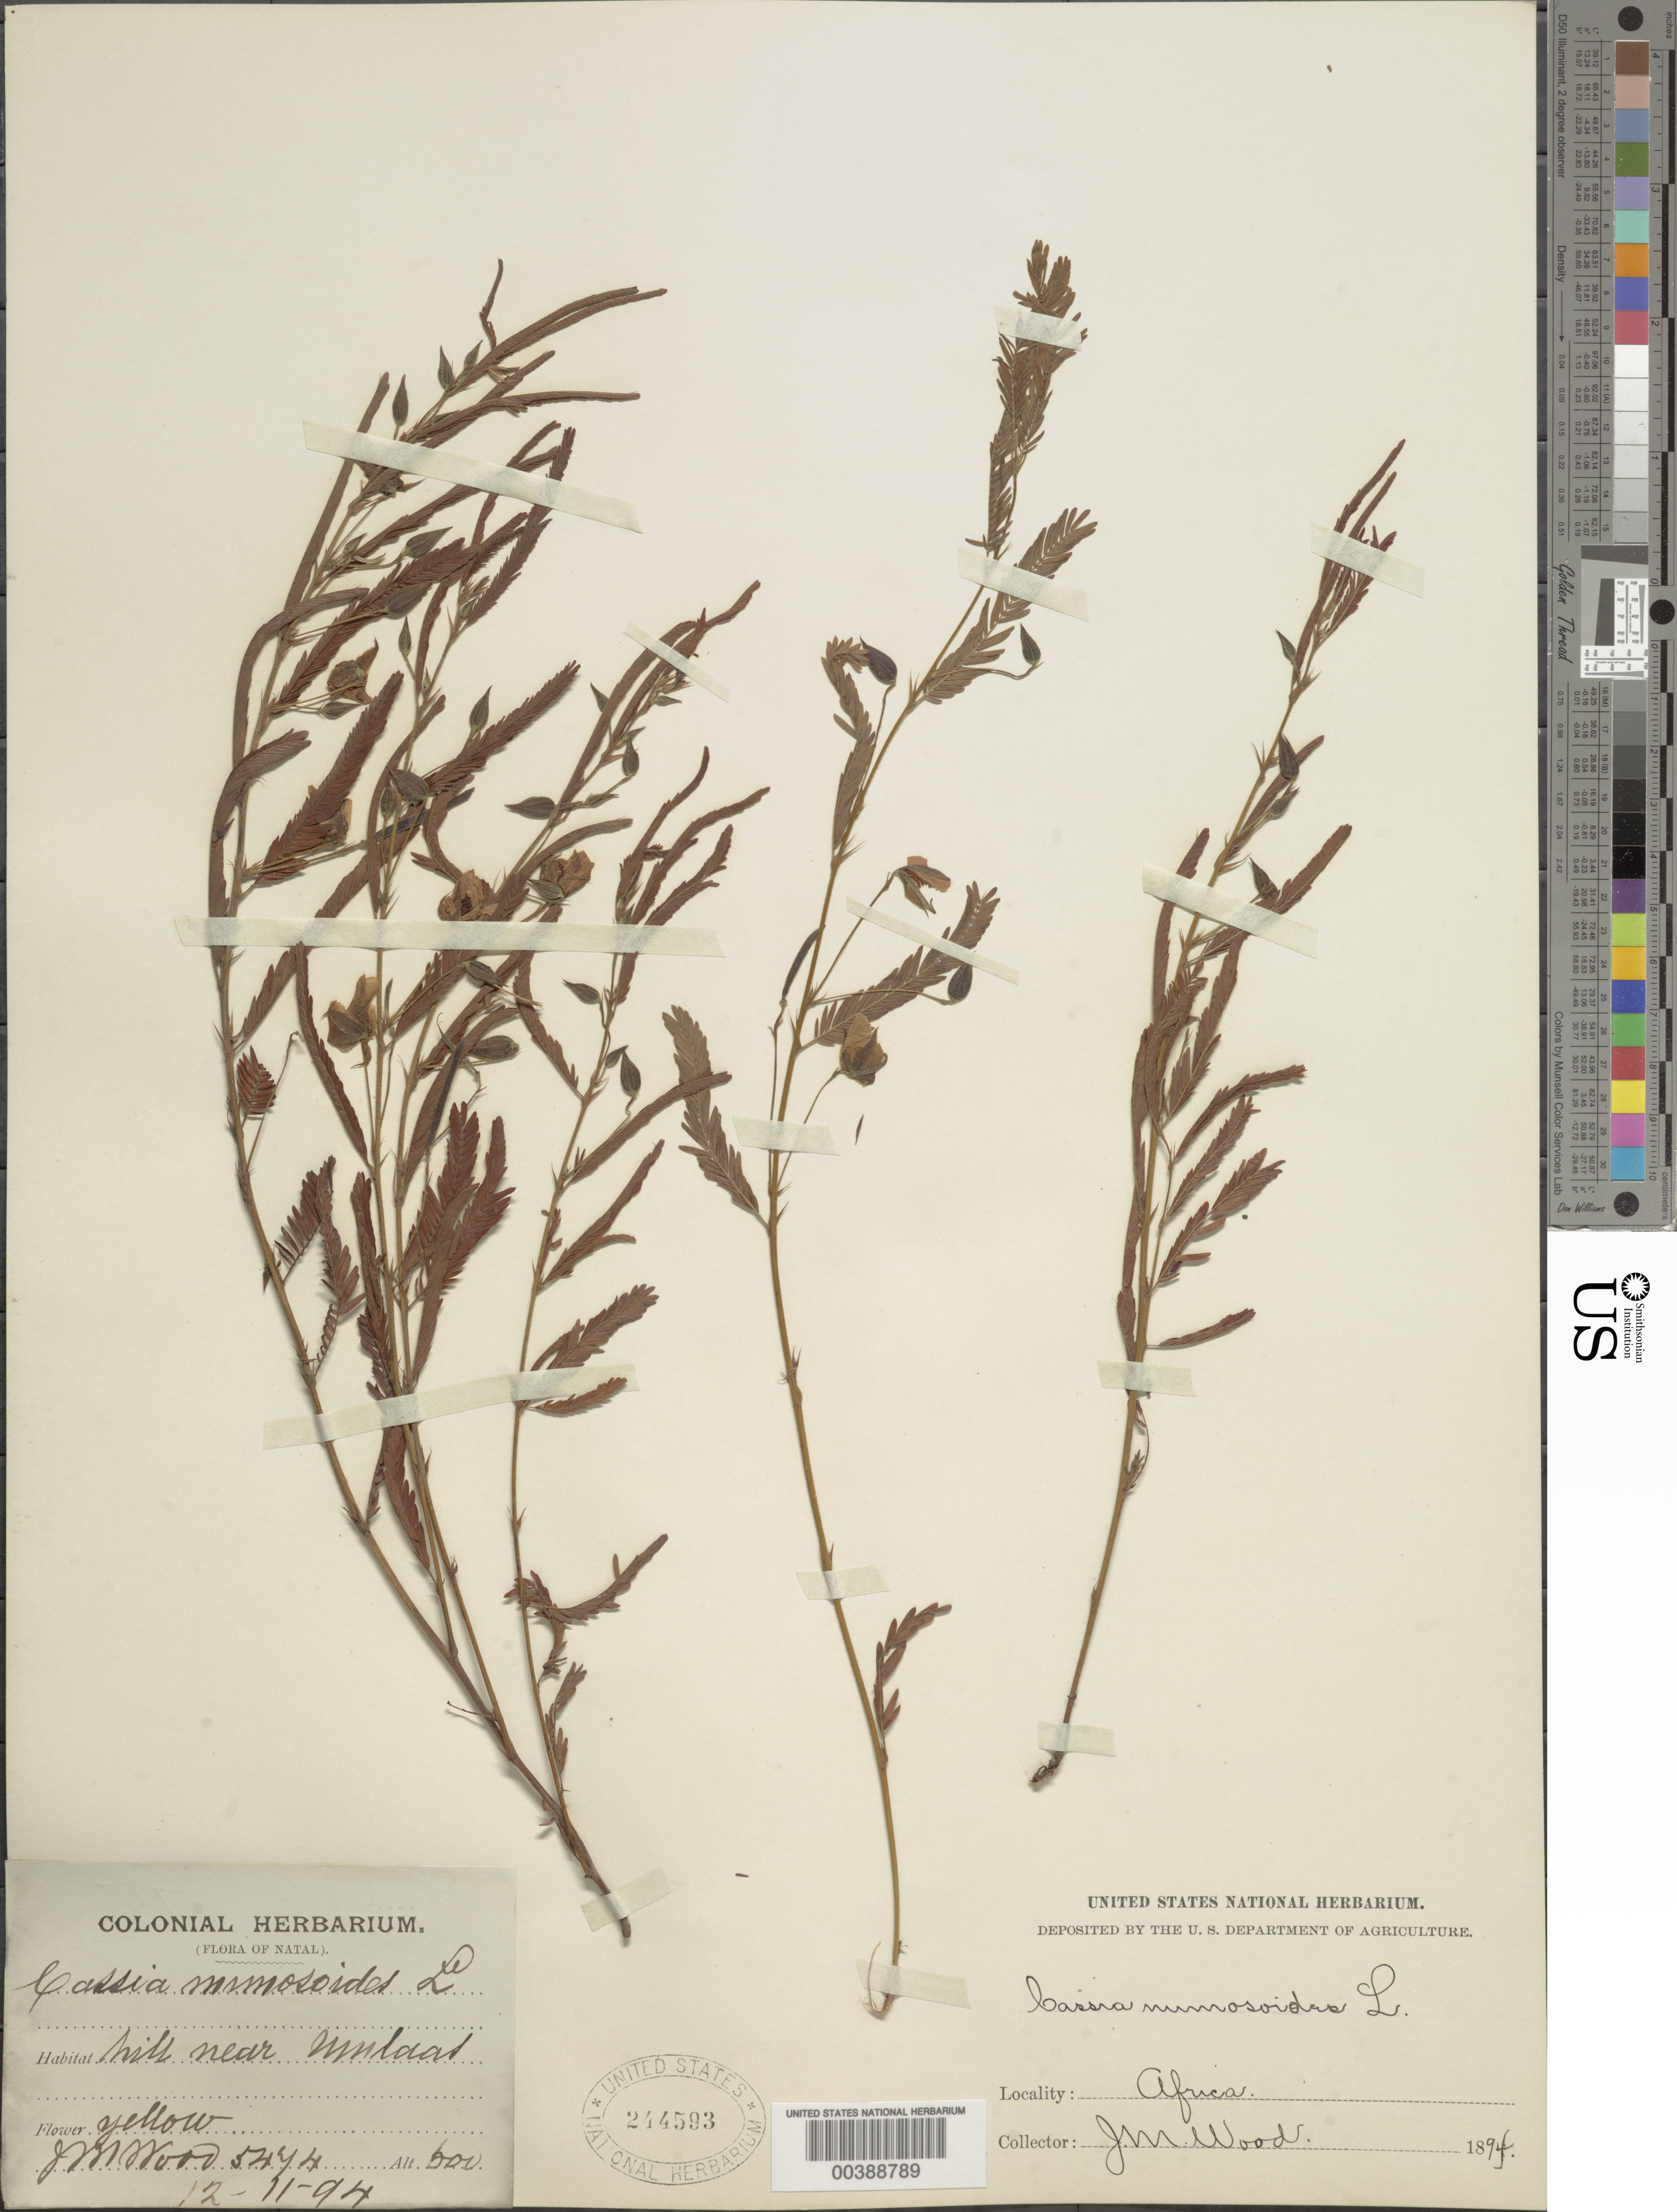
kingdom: Plantae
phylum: Tracheophyta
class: Magnoliopsida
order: Fabales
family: Fabaceae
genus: Chamaecrista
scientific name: Chamaecrista mimosoides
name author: (L.) Greene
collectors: J. M. Wood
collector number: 5494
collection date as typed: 12 Nov 1894 or 11 Dec 1894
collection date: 1894-11-12 or 1894-12-11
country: South Africa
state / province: KwaZulu-Natal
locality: Near mulaal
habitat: Hill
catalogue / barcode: US 244593